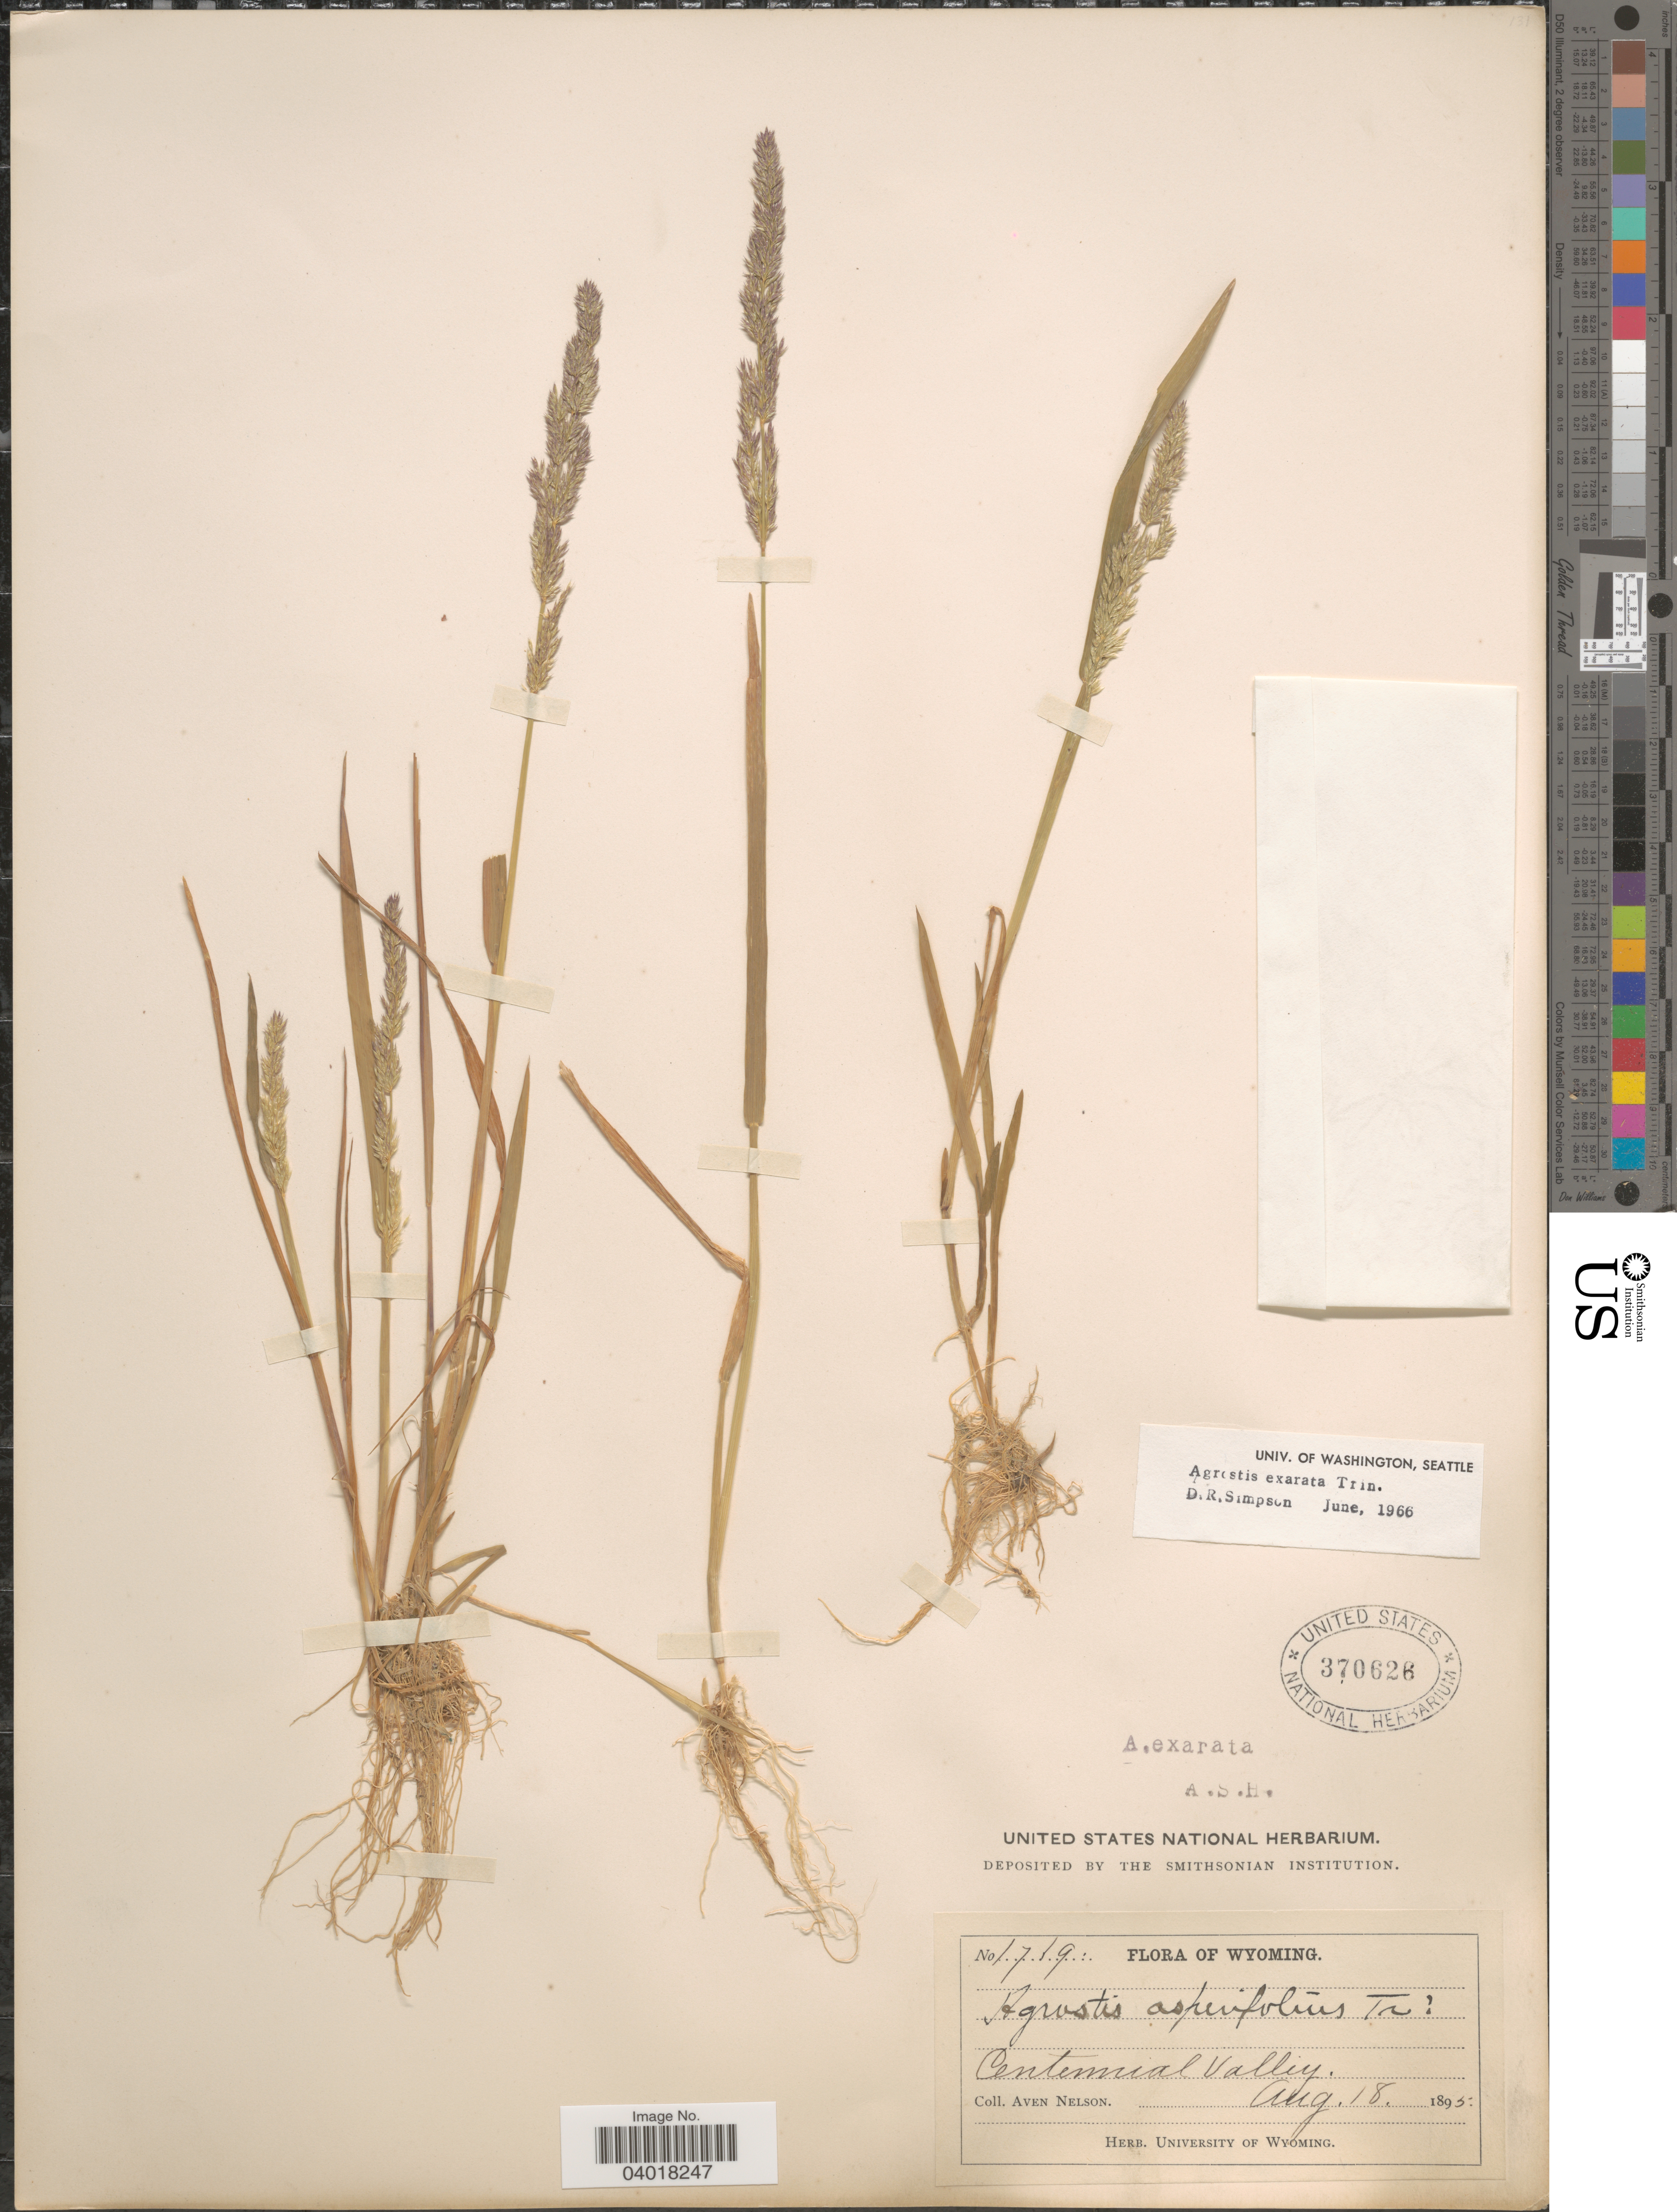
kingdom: Plantae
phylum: Tracheophyta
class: Liliopsida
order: Poales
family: Poaceae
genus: Agrostis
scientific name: Agrostis exarata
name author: Trin.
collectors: A. Nelson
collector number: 1719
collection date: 1895-08-18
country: United States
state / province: Wyoming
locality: Centennial Valley.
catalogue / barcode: US 370626